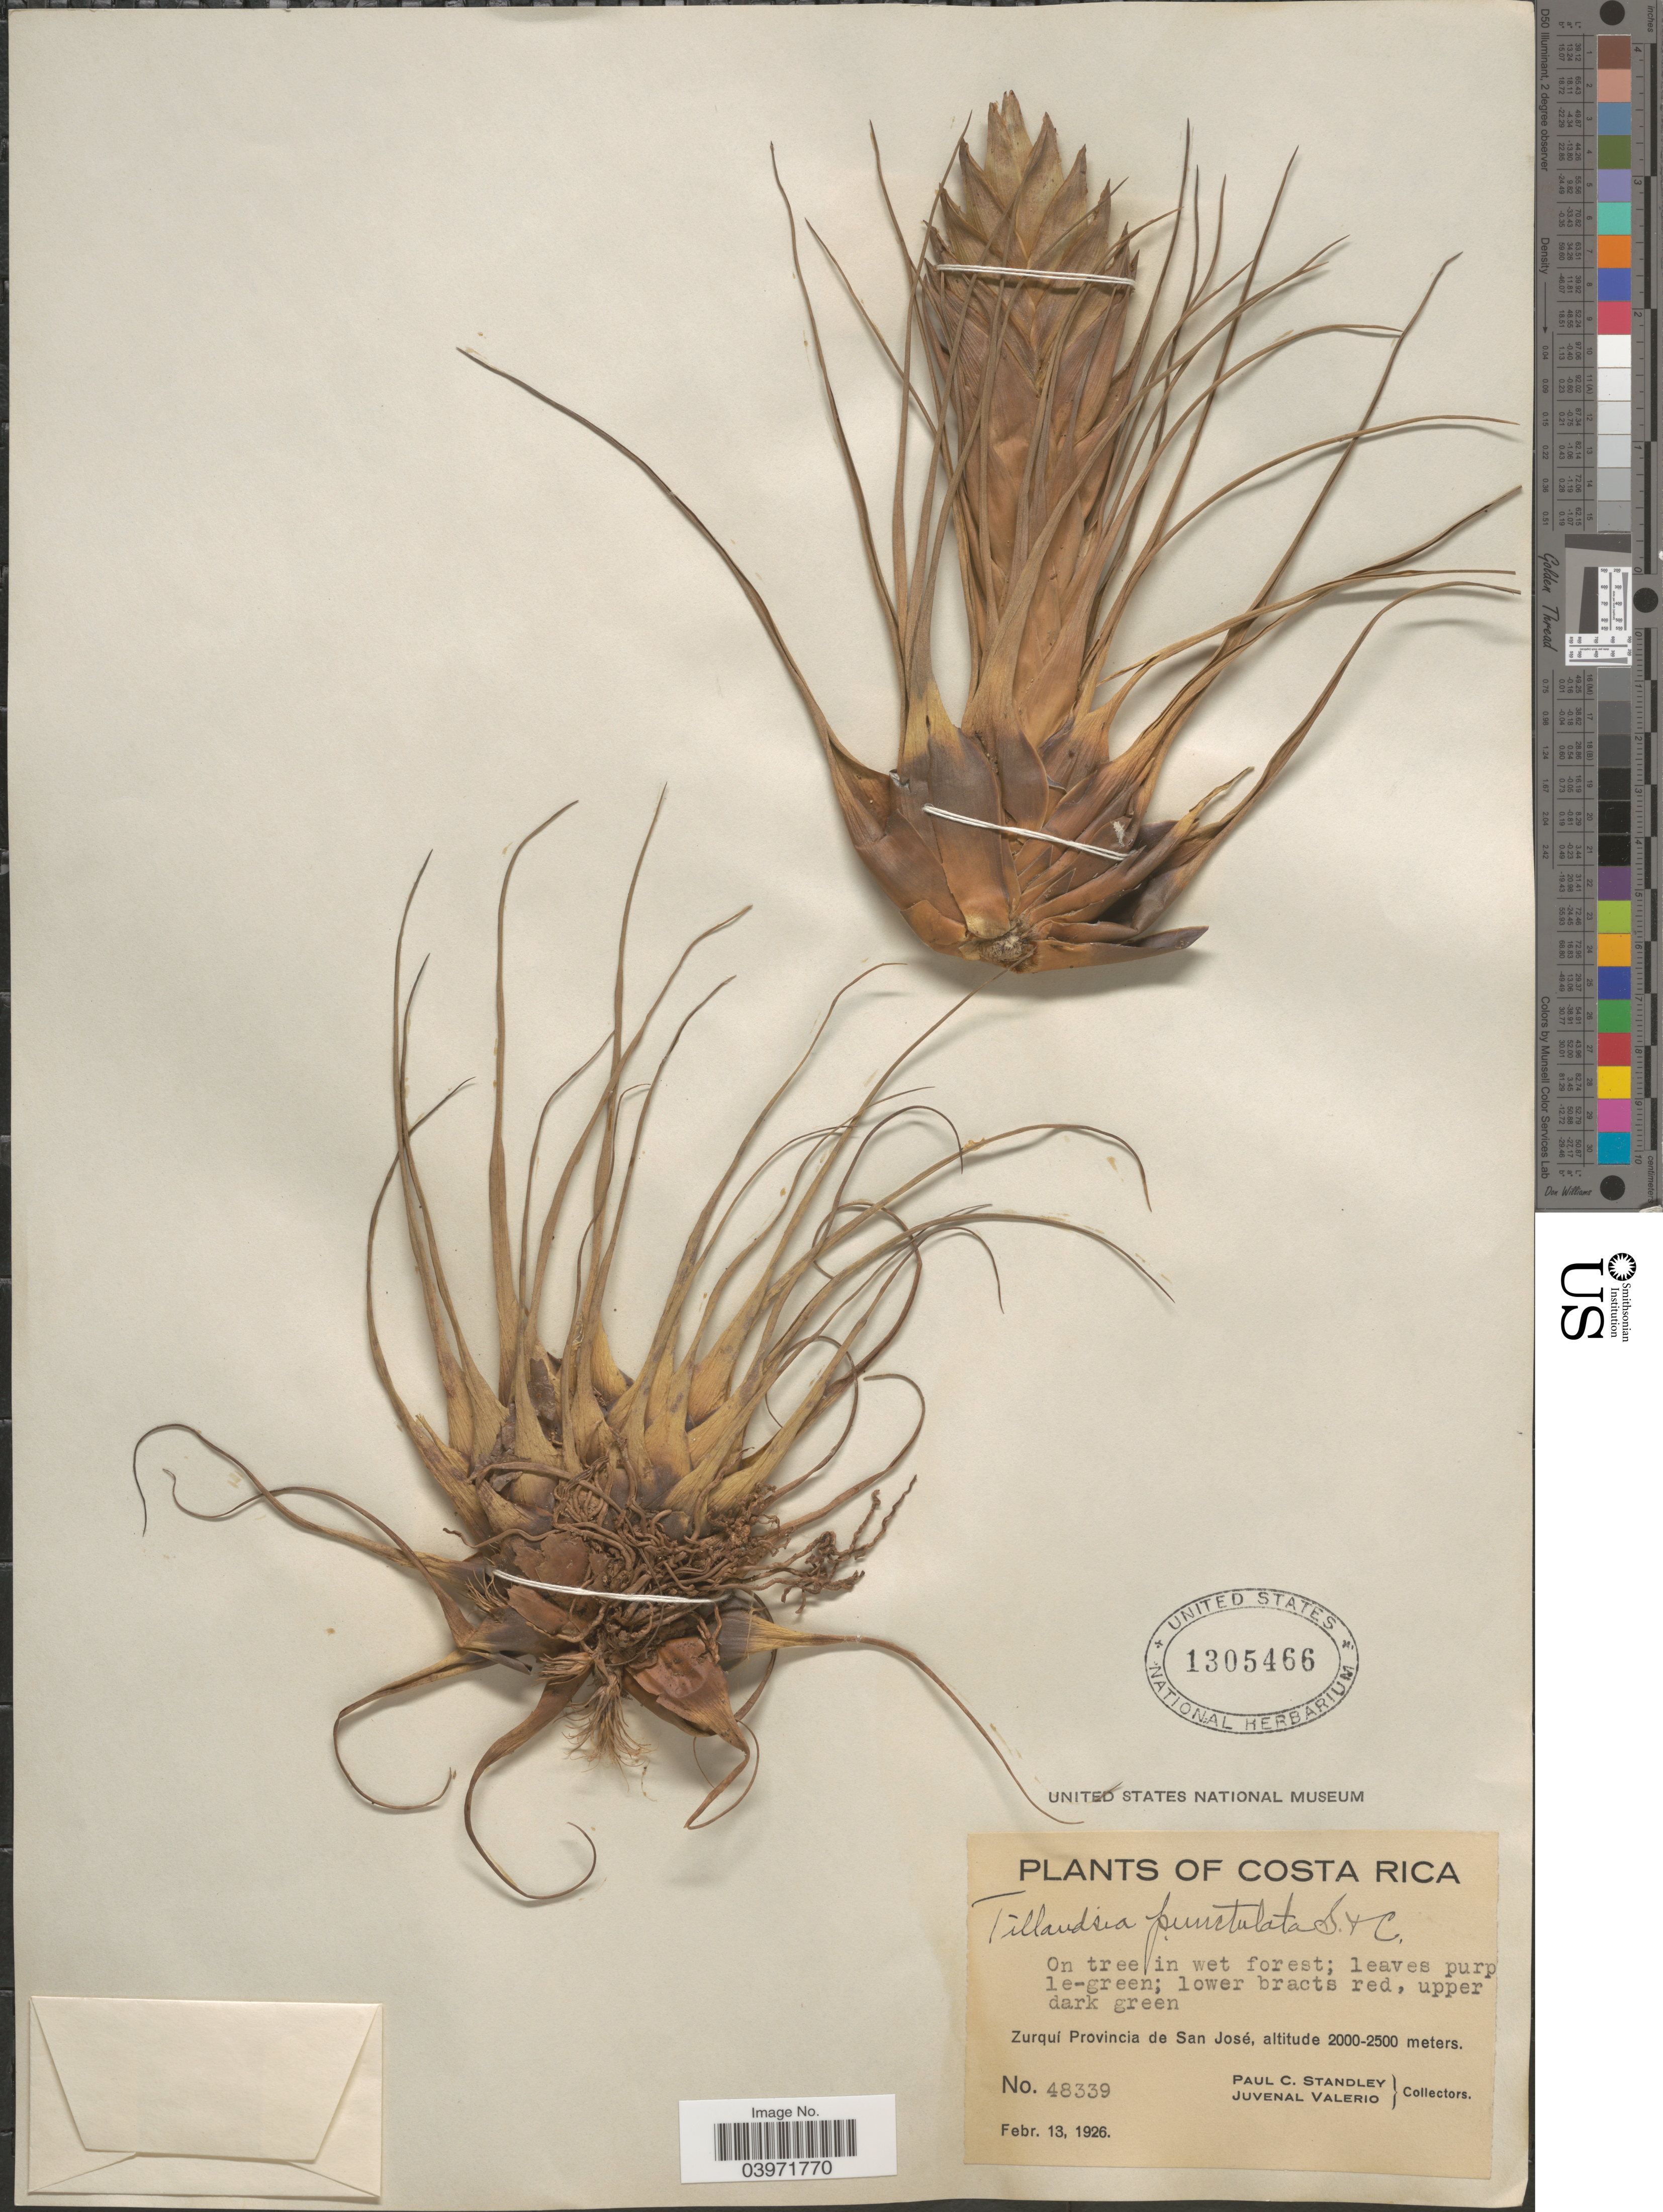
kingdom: Plantae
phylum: Tracheophyta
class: Liliopsida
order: Poales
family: Bromeliaceae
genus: Tillandsia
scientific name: Tillandsia punctulata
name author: Schltdl. & Cham.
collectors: P. C. Standley & J. Valerio R.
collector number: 48339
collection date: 1926-02-13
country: Costa Rica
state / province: San José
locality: Zurquí.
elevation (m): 2000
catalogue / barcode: US 1305466